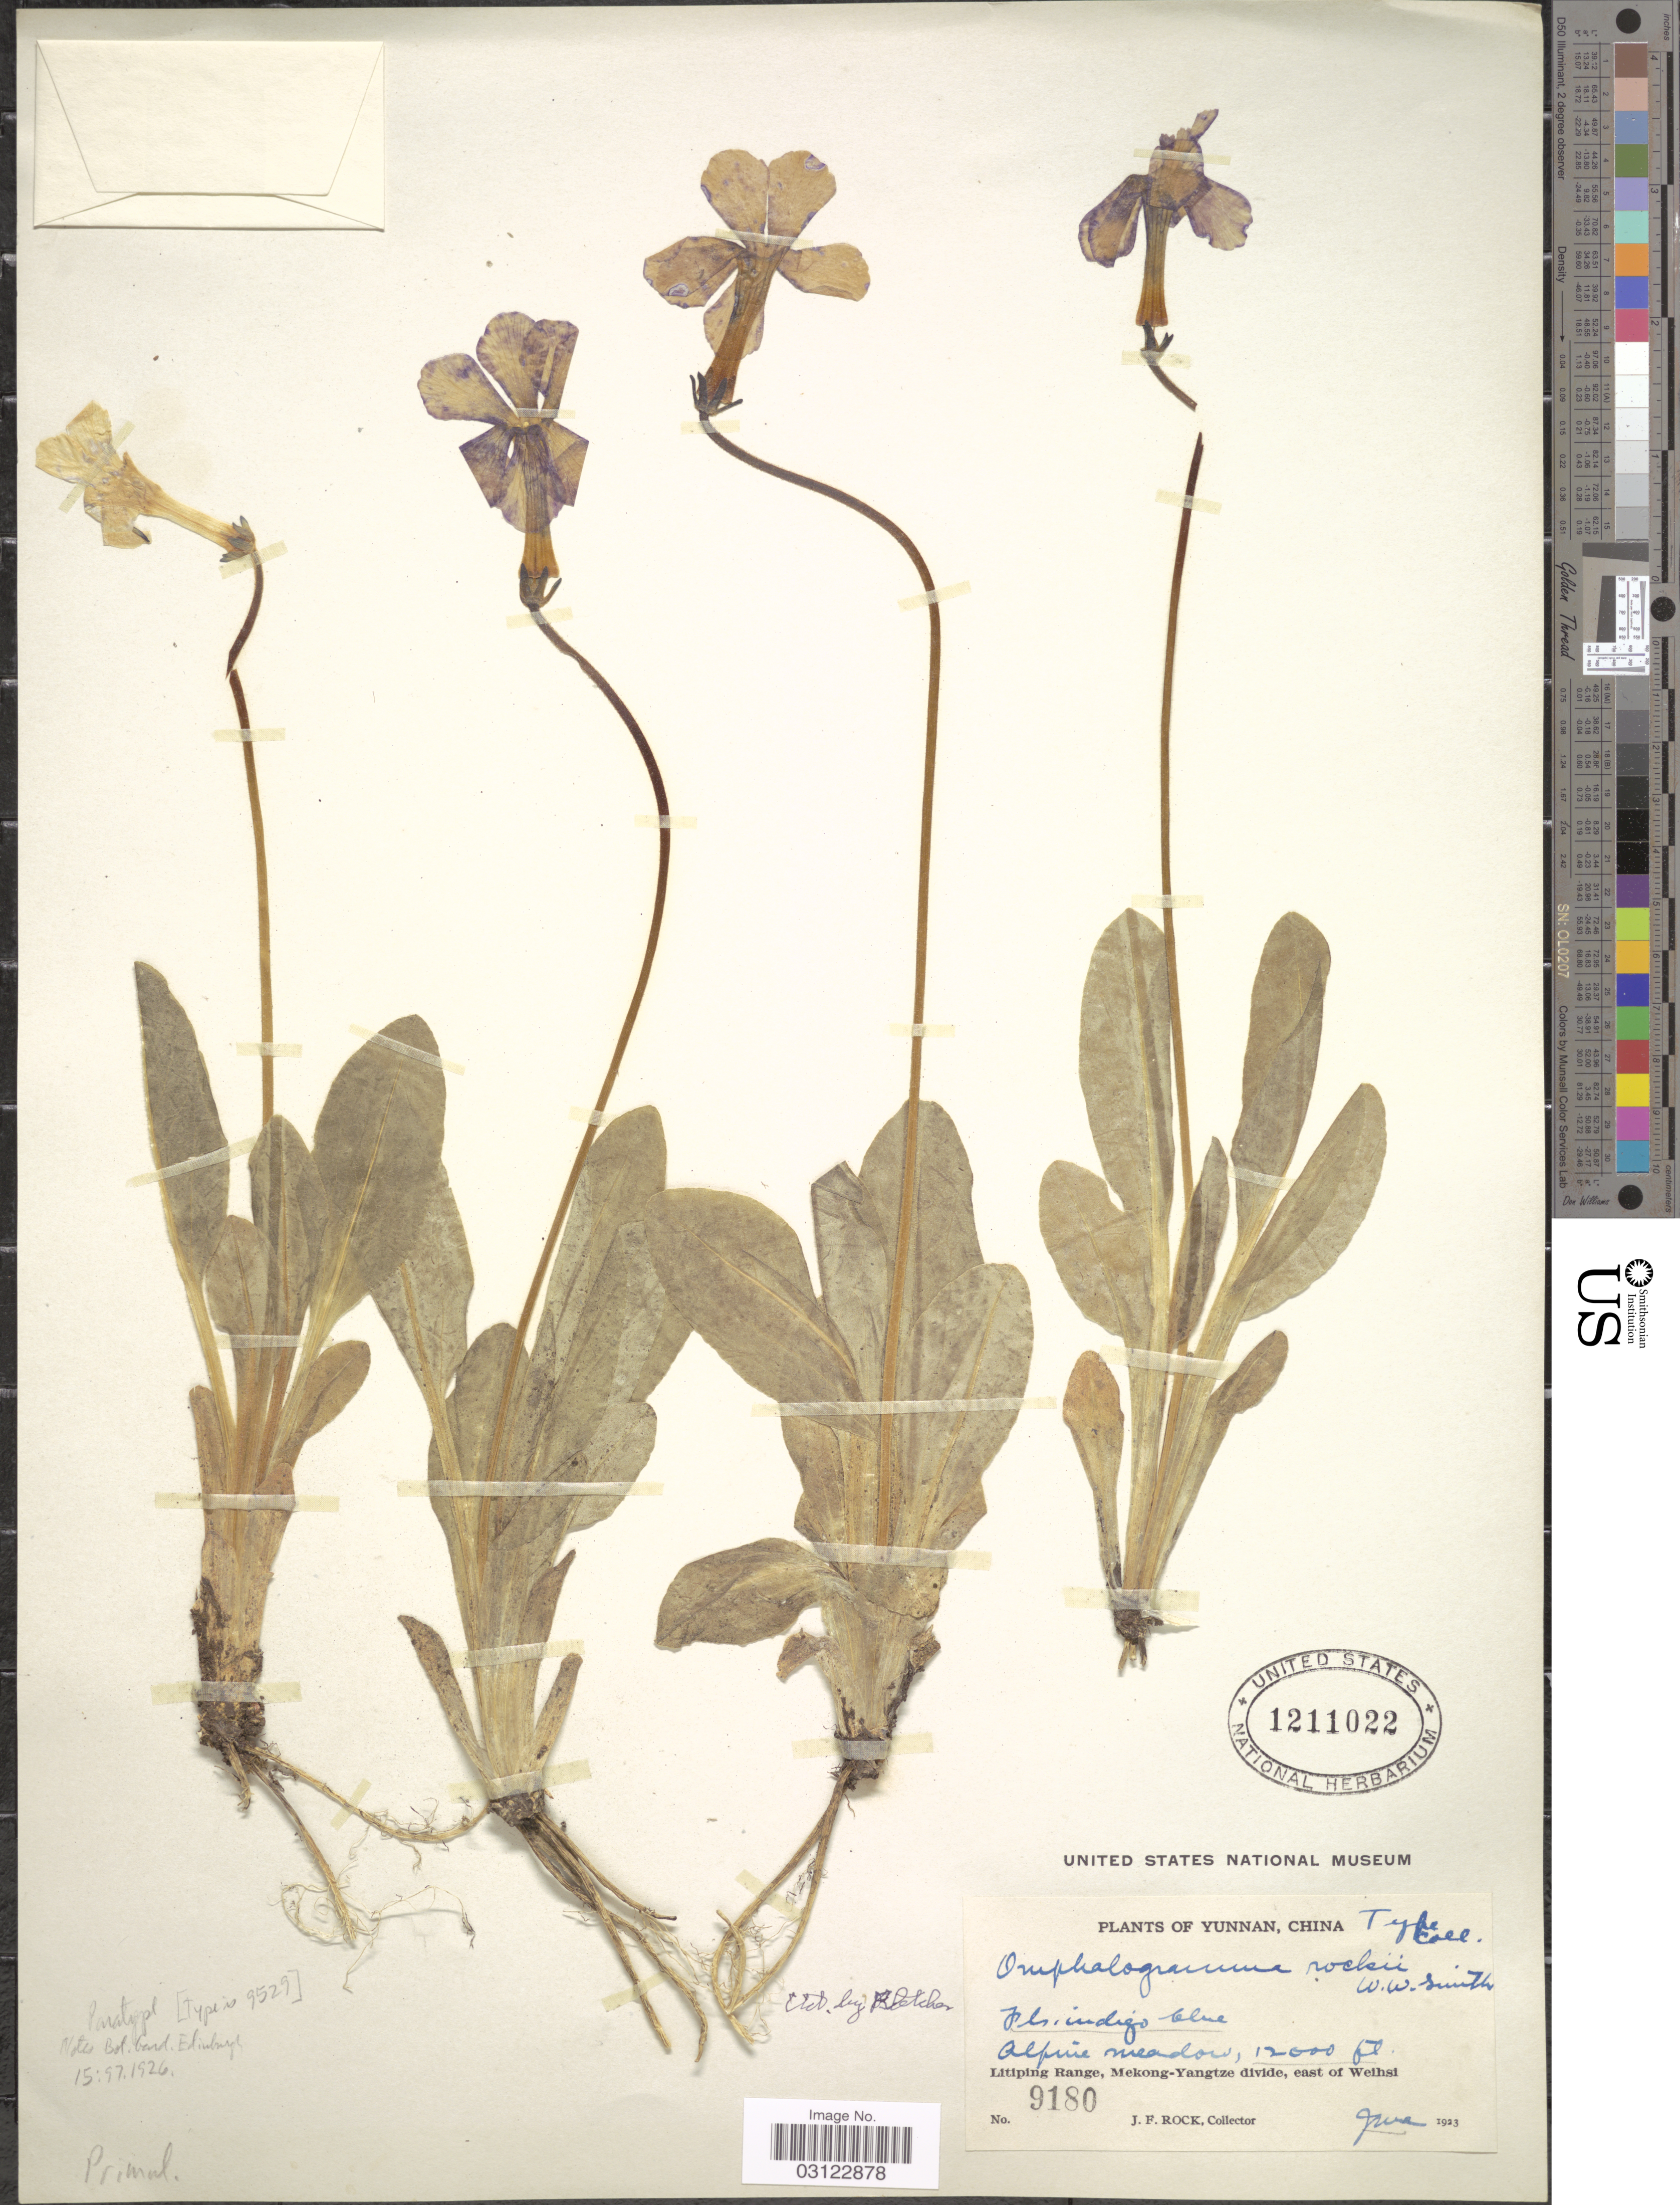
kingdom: Plantae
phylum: Tracheophyta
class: Magnoliopsida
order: Ericales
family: Primulaceae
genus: Omphalogramma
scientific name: Omphalogramma rockii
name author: W.W. Sm.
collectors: J. Rock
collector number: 9180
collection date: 1923-06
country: China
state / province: Yunnan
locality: Alpine meadow. Litiping Range, Mekong-Yangtze divide, east of Weihsi.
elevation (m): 3658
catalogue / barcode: US 1211022